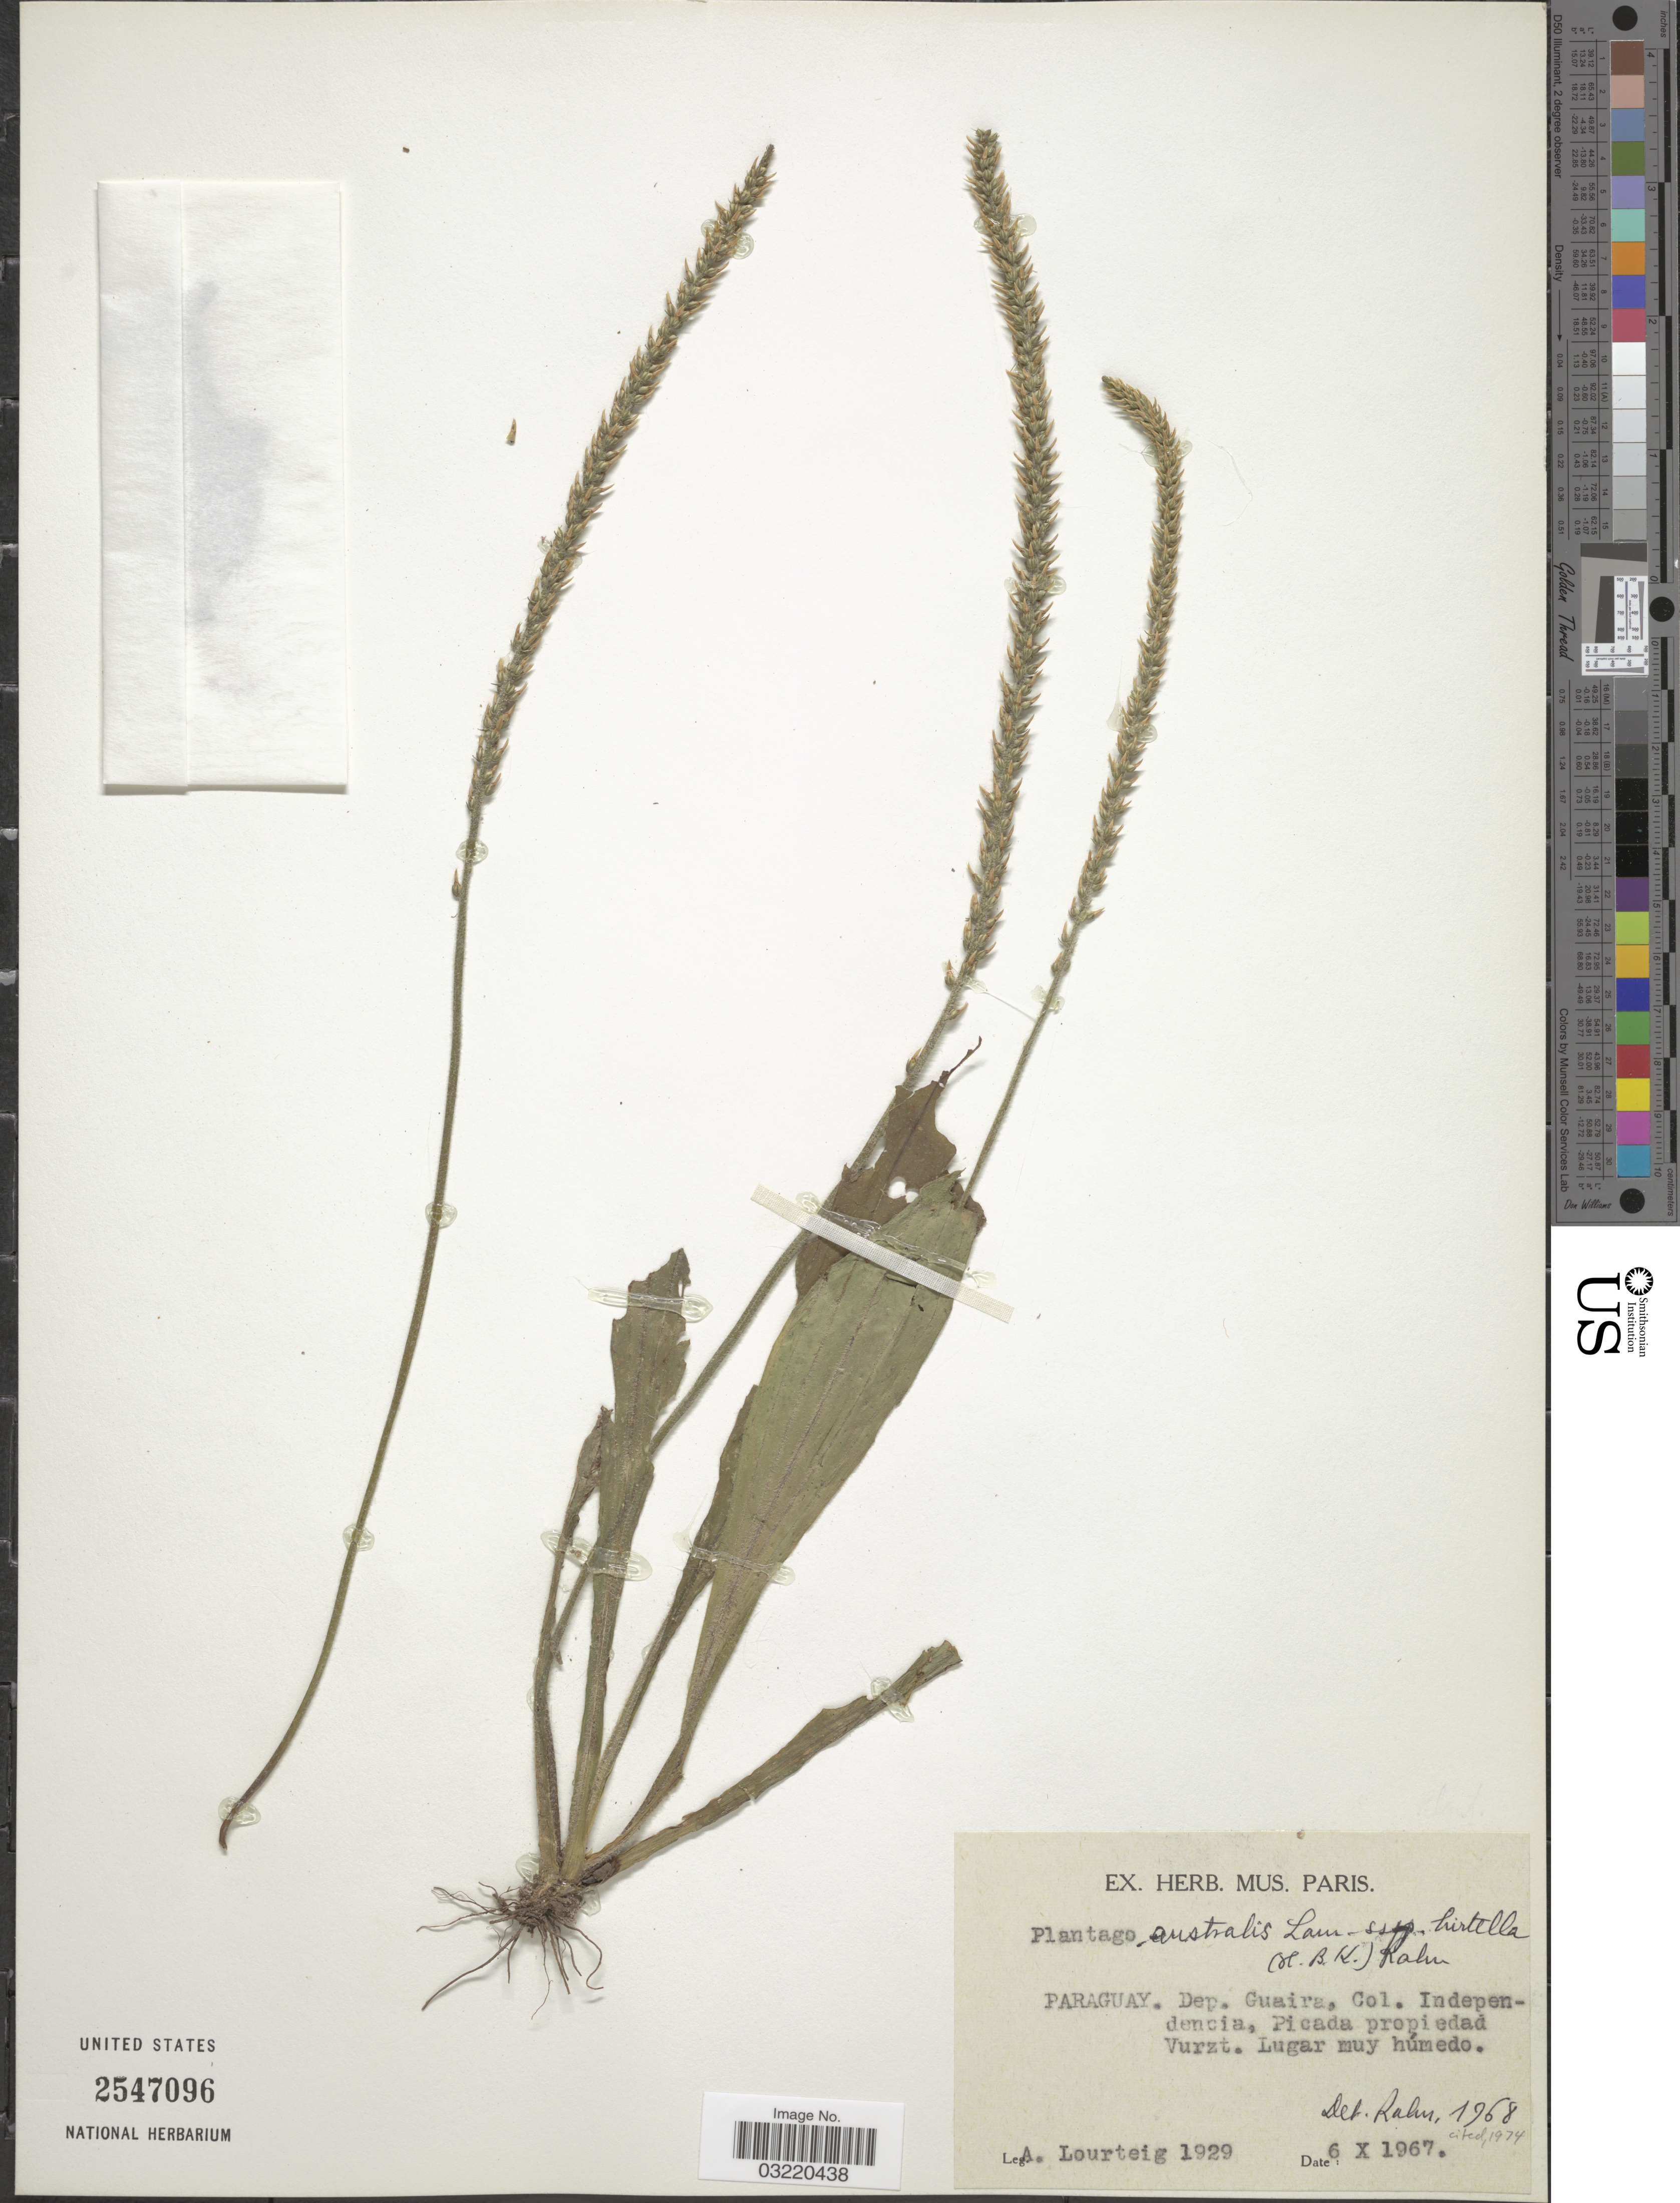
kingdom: Plantae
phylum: Tracheophyta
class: Magnoliopsida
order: Lamiales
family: Plantaginaceae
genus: Plantago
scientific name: Plantago australis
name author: Lam.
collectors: A. Lourteig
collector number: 1929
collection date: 1967-10-06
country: Paraguay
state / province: Guaira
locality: Dep. Guaira, Col. Independencia, Picada propiedad Vurzt.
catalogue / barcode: US 2547096